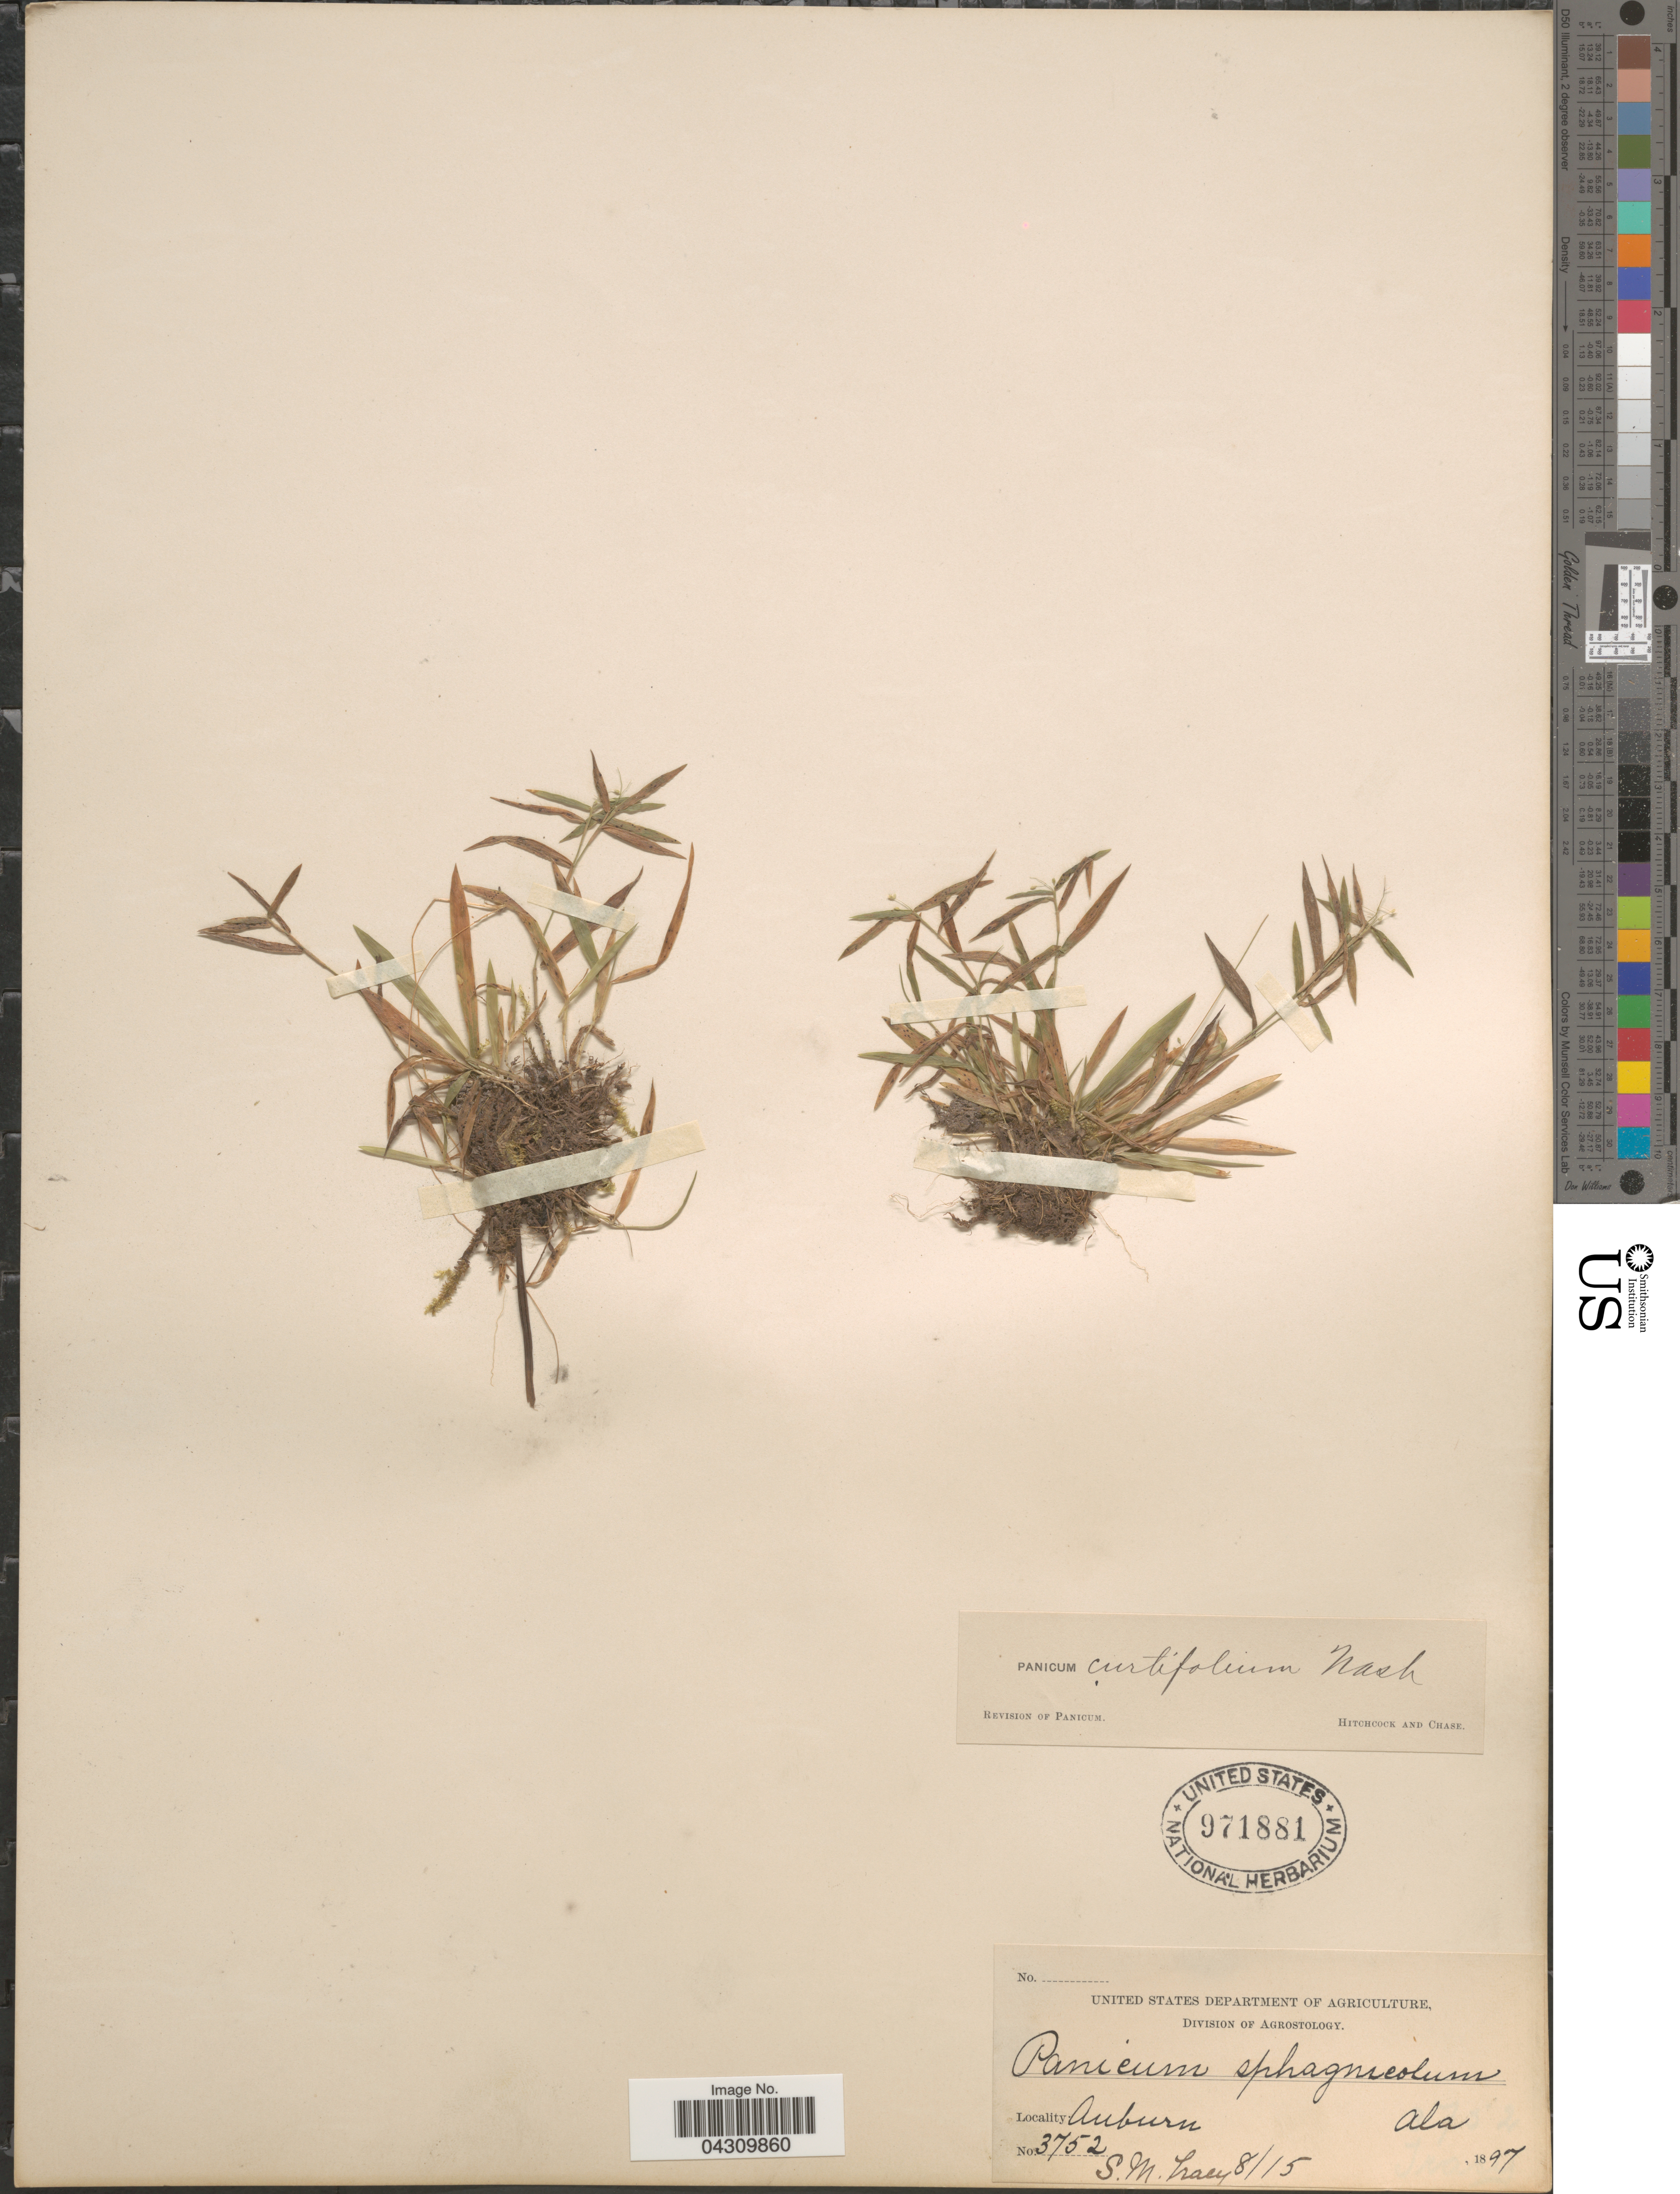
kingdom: Plantae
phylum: Tracheophyta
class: Liliopsida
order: Poales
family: Poaceae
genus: Dichanthelium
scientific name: Dichanthelium acuminatum var. acuminatum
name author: (Sw.) Gould & C.A. Clark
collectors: S. M. Tracy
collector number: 3752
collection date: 1897-08-15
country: United States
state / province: Alabama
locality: Auburn.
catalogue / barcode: US 971881